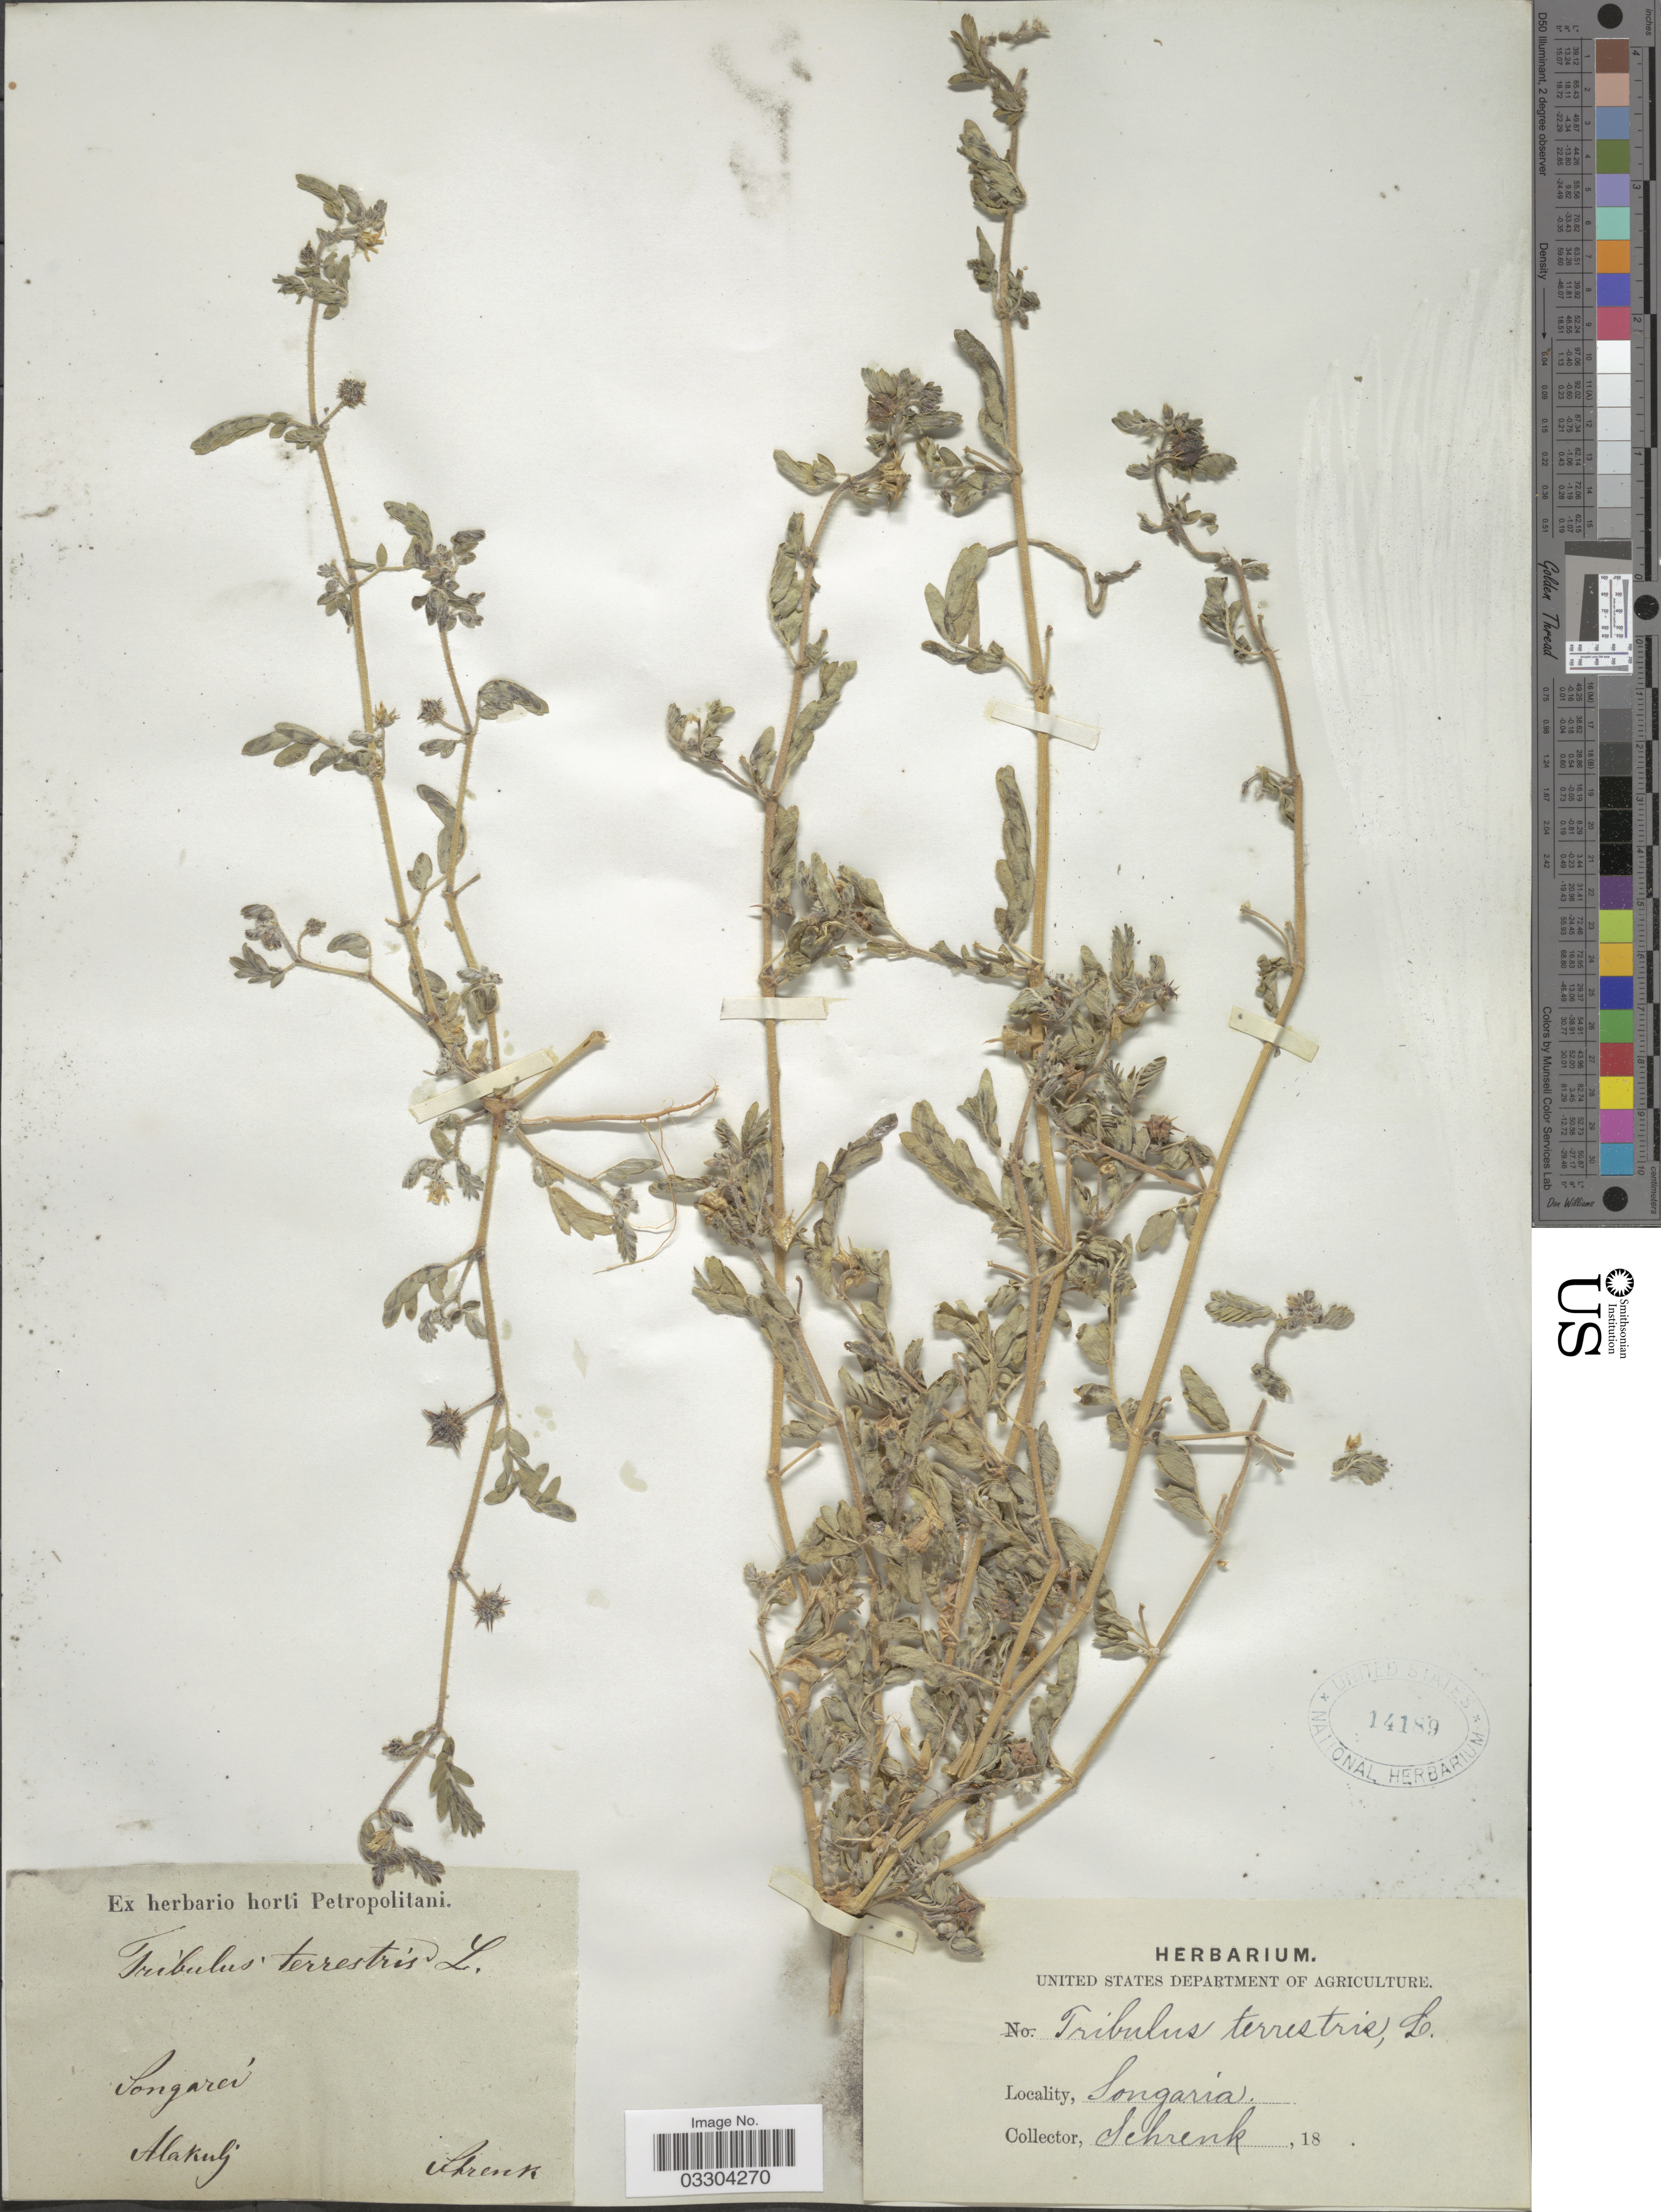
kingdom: Plantae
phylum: Tracheophyta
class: Magnoliopsida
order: Zygophyllales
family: Zygophyllaceae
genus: Tribulus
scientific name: Tribulus terrestris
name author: L.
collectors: A.G. Schrenk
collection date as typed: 18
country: Kazakhstan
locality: Songoria, Alakulj.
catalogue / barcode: US 14189